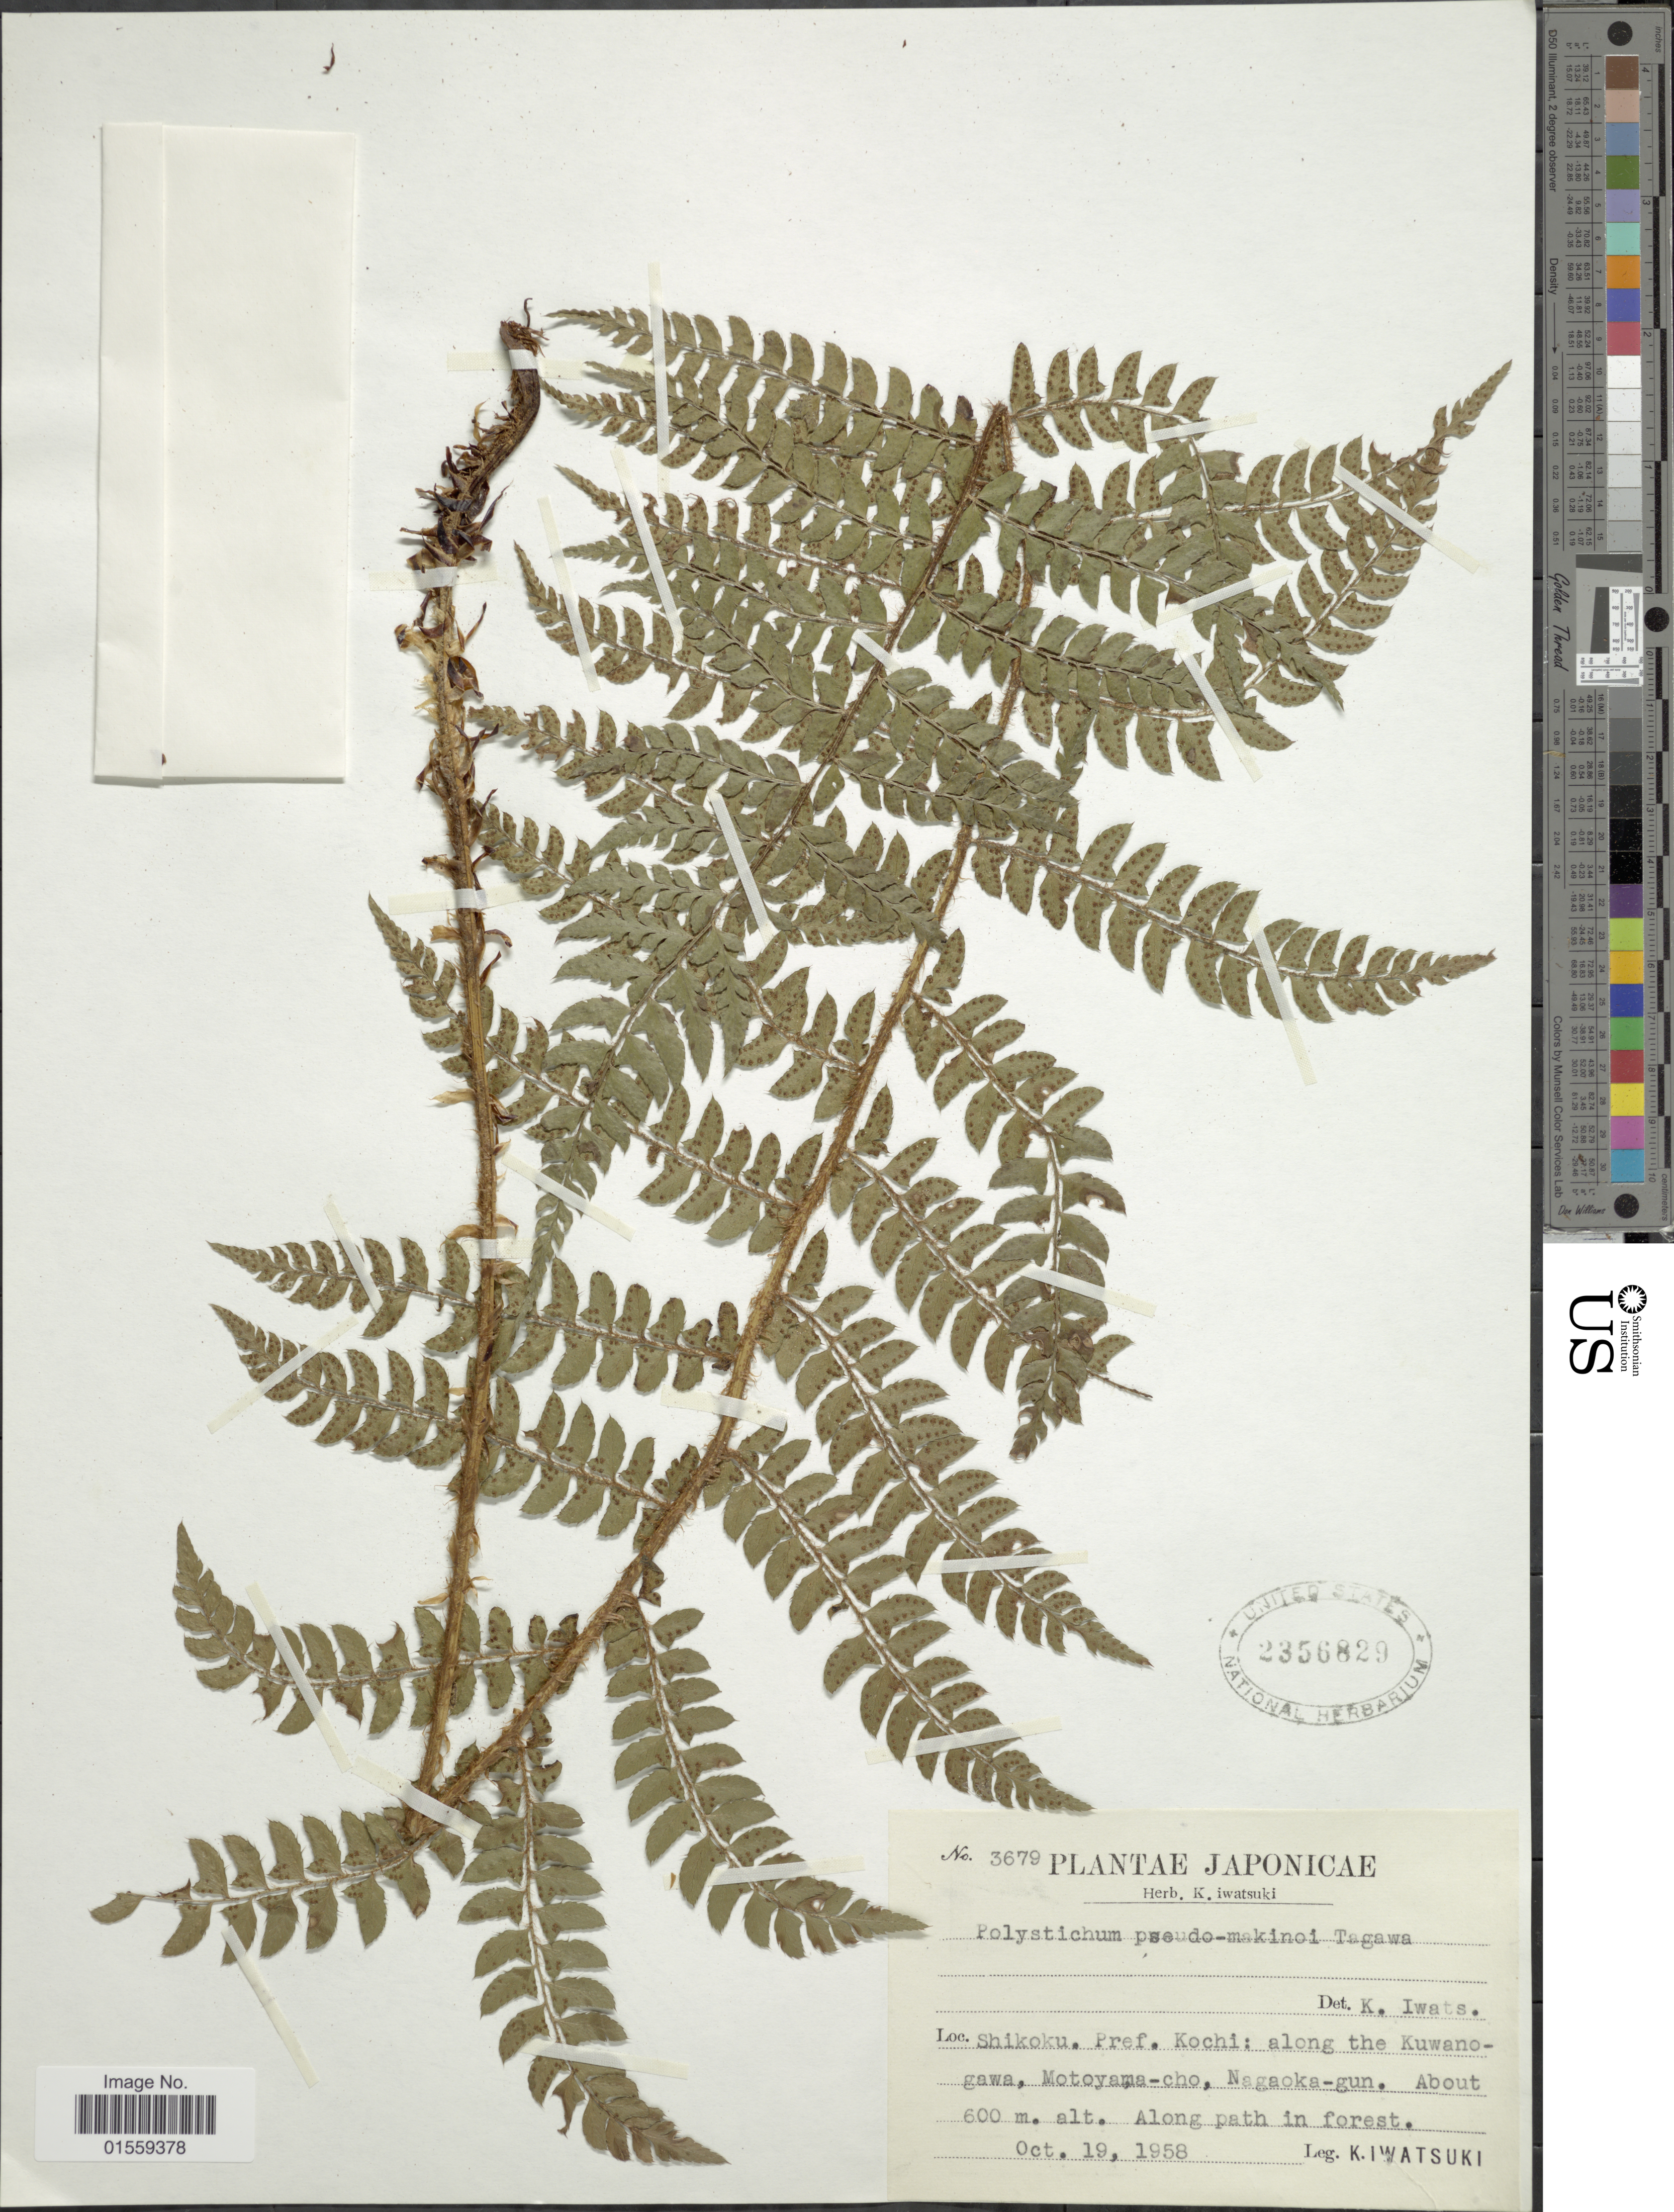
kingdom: Plantae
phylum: Tracheophyta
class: Polypodiopsida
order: Polypodiales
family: Dryopteridaceae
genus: Polystichum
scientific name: Polystichum pseudomakinoi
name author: Tagawa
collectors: K. Iwatsuki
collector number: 3679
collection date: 1958-10-19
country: Japan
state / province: Koti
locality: Japonicae, Shikoku. Pref. Kochi: along the Kuwanogawa, Motoyama-cho, Nagaoka-gun.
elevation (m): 600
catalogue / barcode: US 2356829